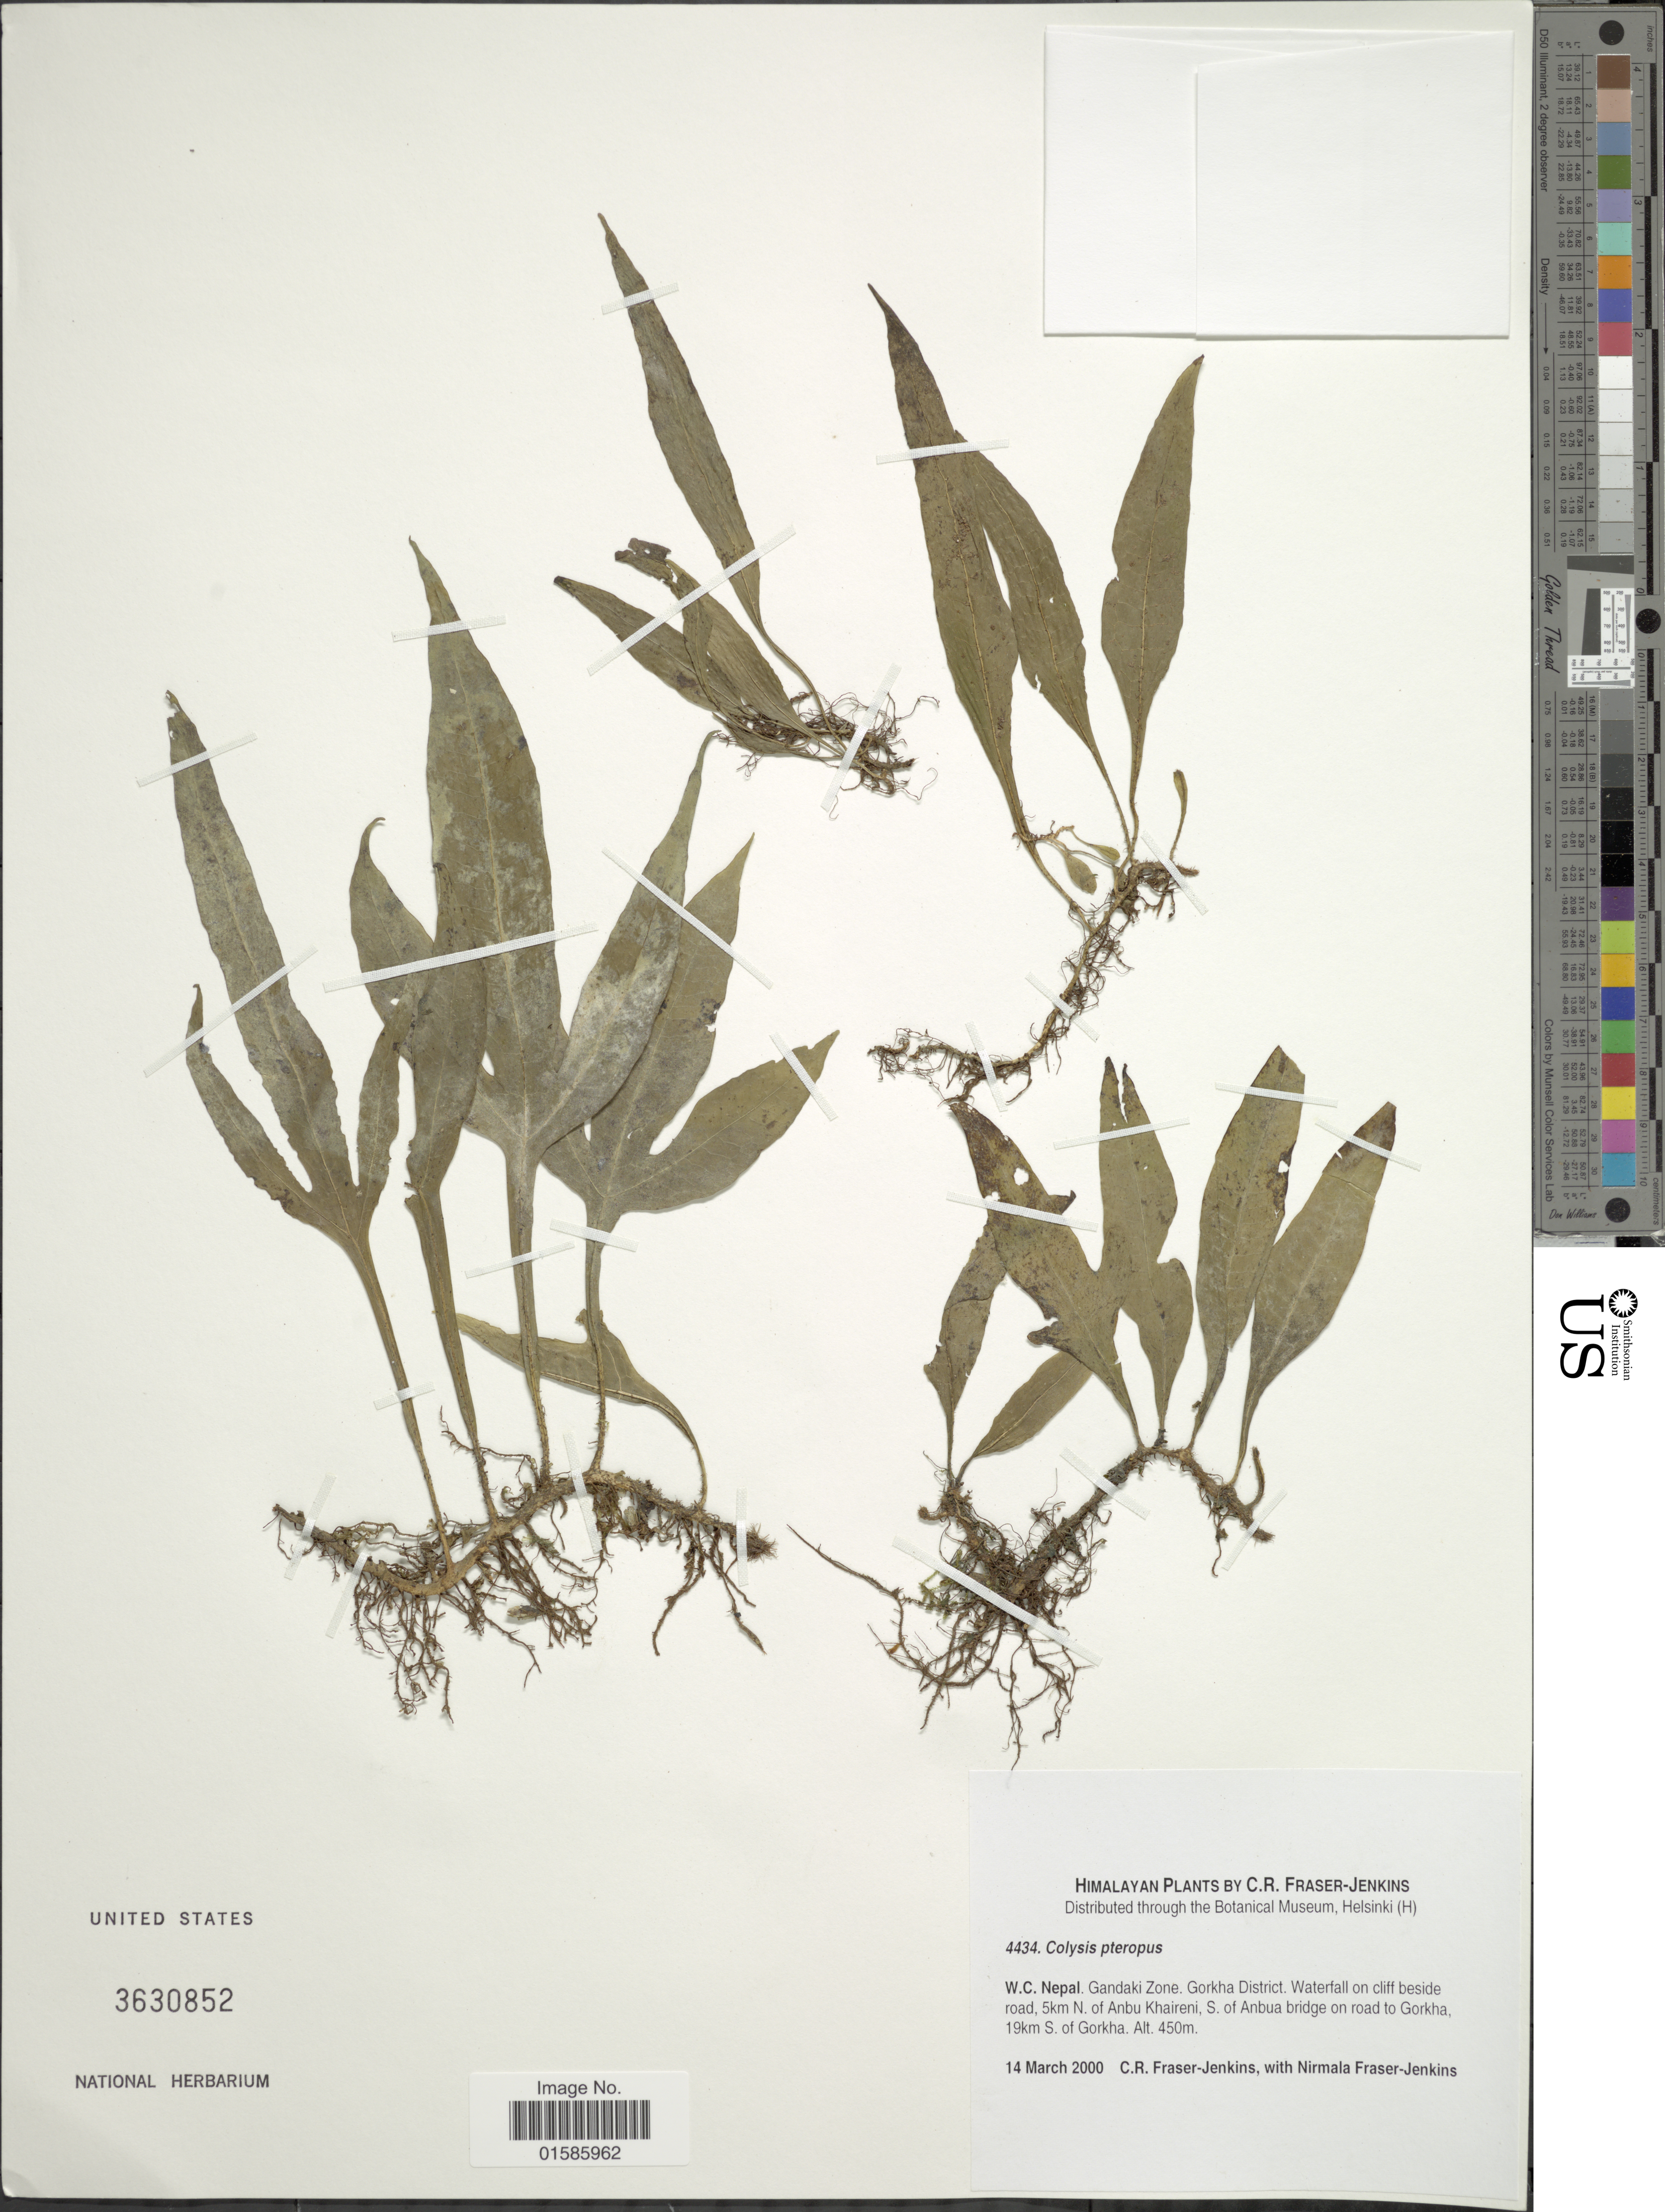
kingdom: Plantae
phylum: Tracheophyta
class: Polypodiopsida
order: Polypodiales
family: Polypodiaceae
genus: Microsorum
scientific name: Microsorum pteropus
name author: (Blume) Copel.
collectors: C. R. Fraser-Jenkins & N. Fraser-Jenkins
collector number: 4434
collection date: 2000-03-14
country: Nepal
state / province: Gandaki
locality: Himalayan, W.C. Nepal. Gandaki Zone. Gorkha District. Waterfall on cliff beside road, 5km N of Anbu Khaireni, S of Anbua bridge on road to Gorkha, 19km S. of Gorkha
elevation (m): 450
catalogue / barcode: US 3630852